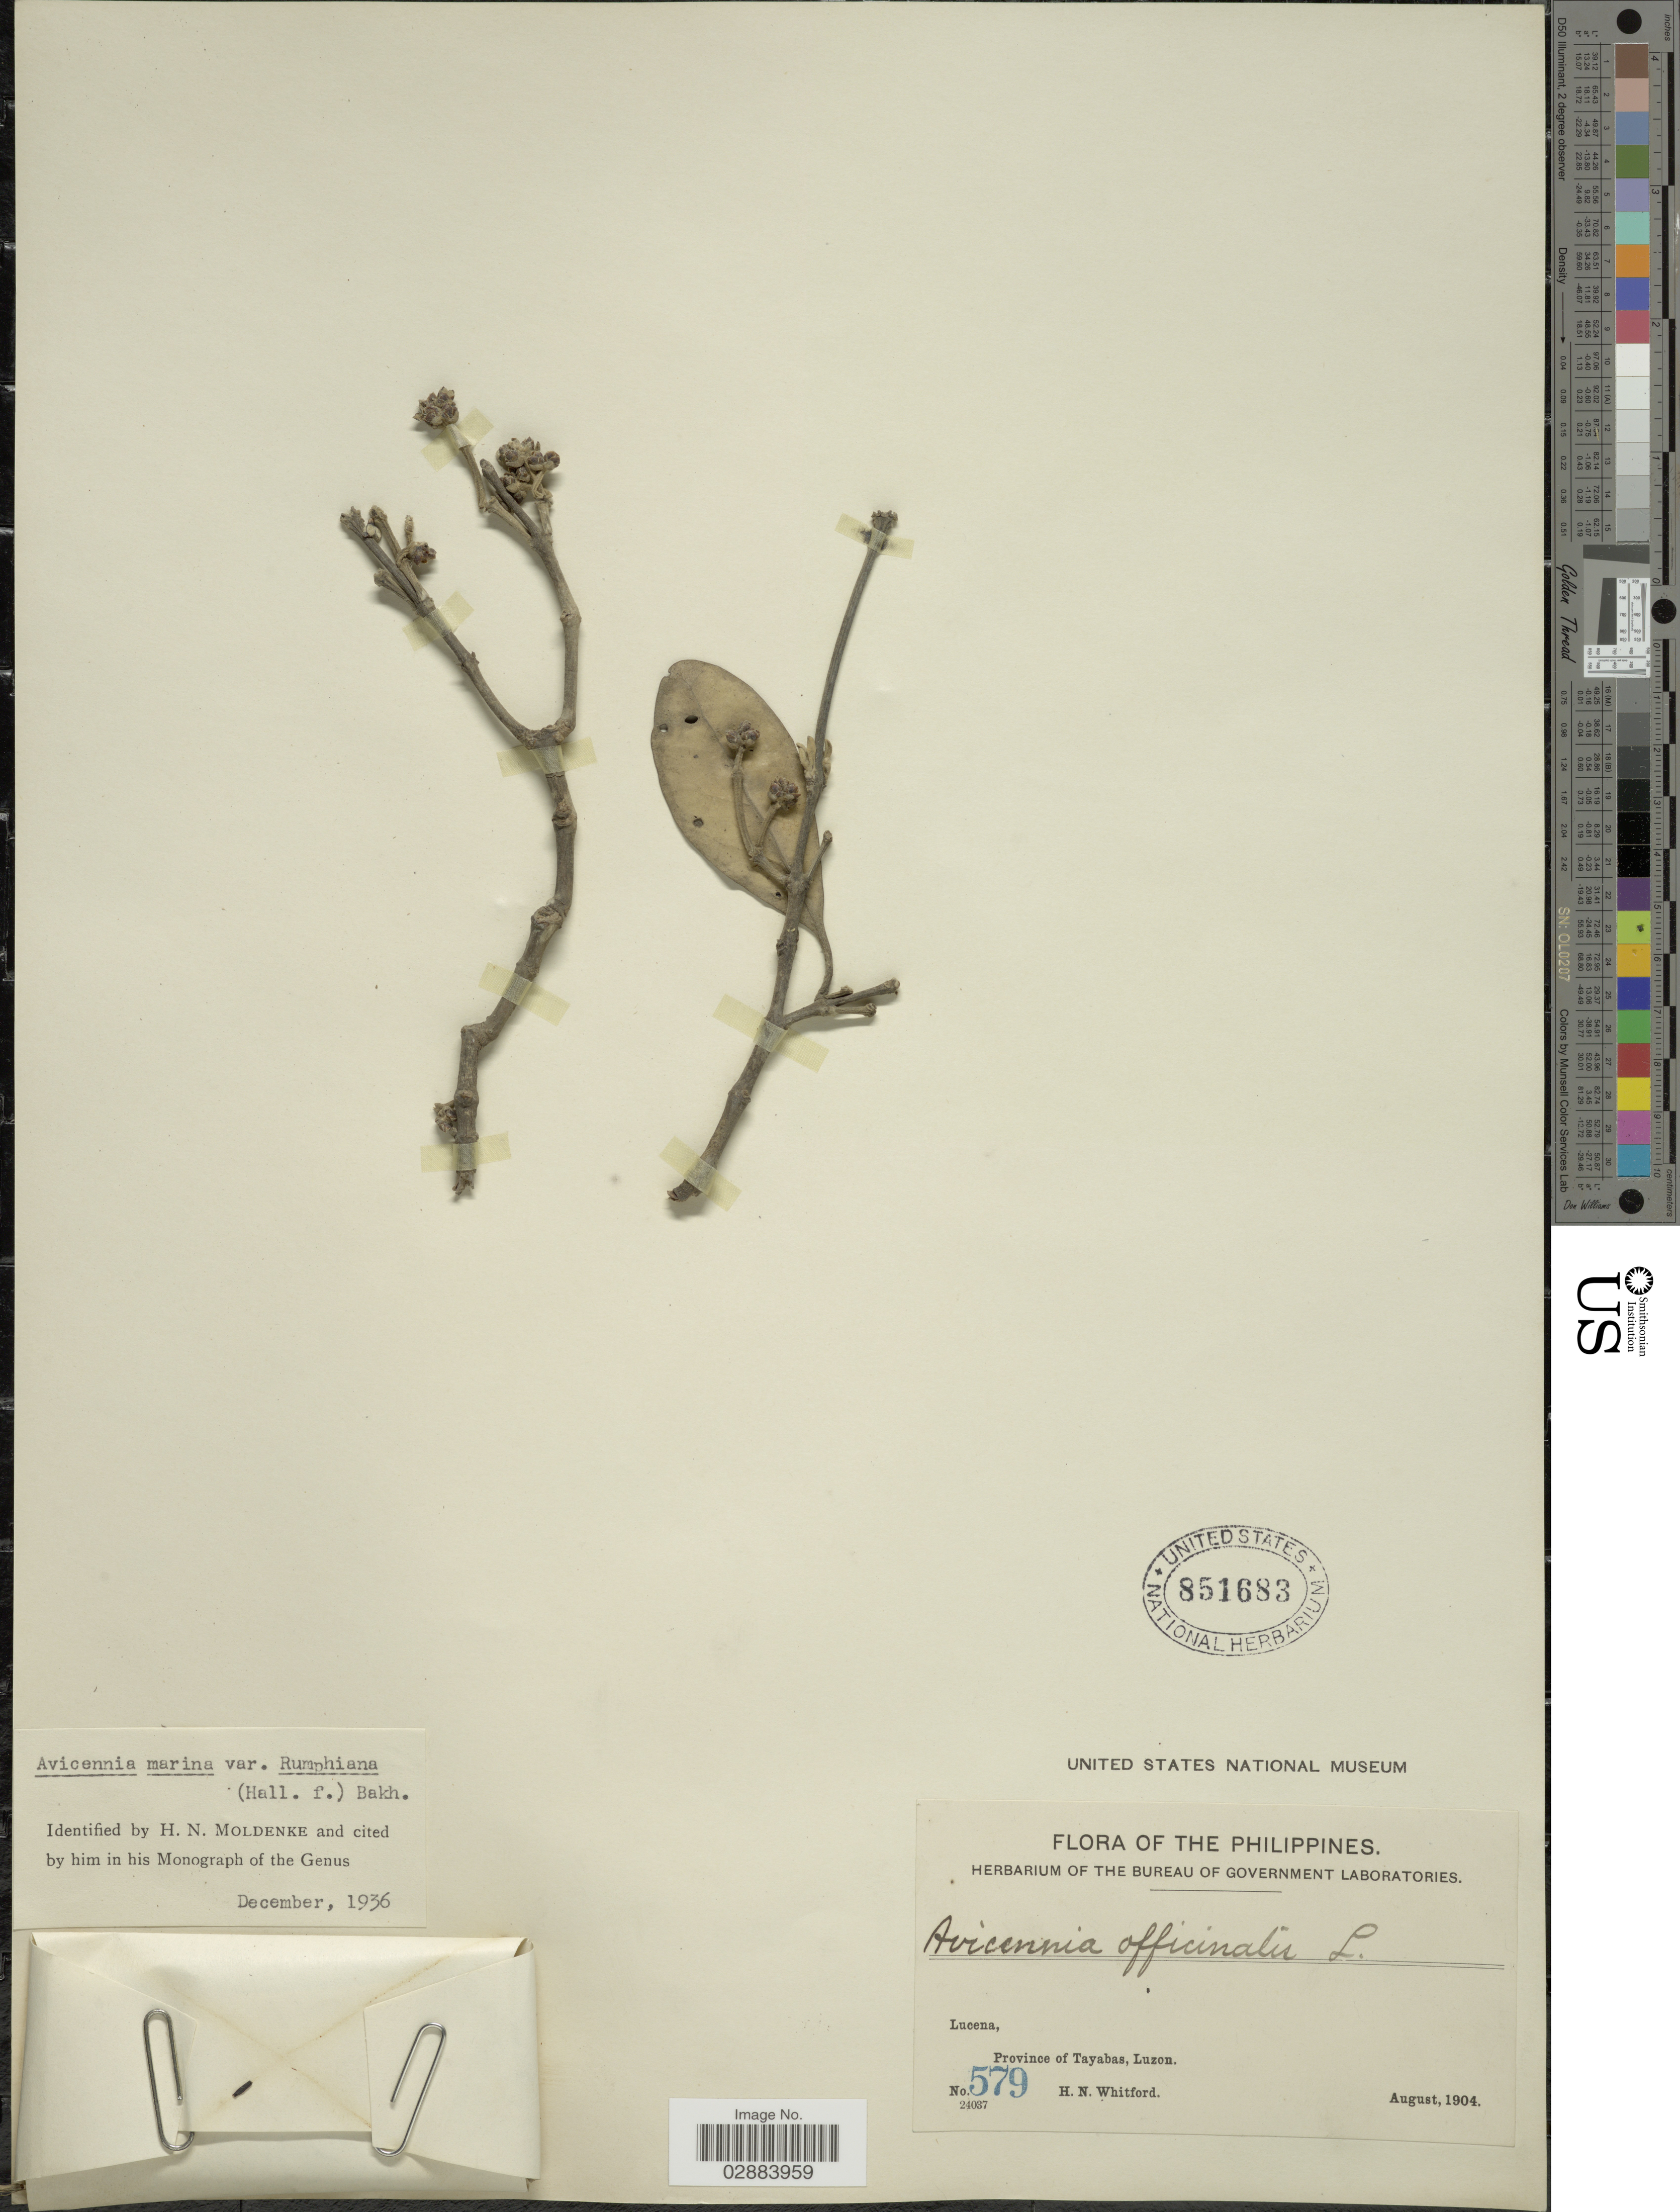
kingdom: Plantae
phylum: Tracheophyta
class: Magnoliopsida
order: Lamiales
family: Acanthaceae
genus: Avicennia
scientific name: Avicennia marina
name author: (Forssk.) Vierh.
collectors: H. N. Whitford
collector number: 579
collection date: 1904-08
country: Philippines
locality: Lucena, Province of Tayabas, Luzon.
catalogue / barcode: US 851683